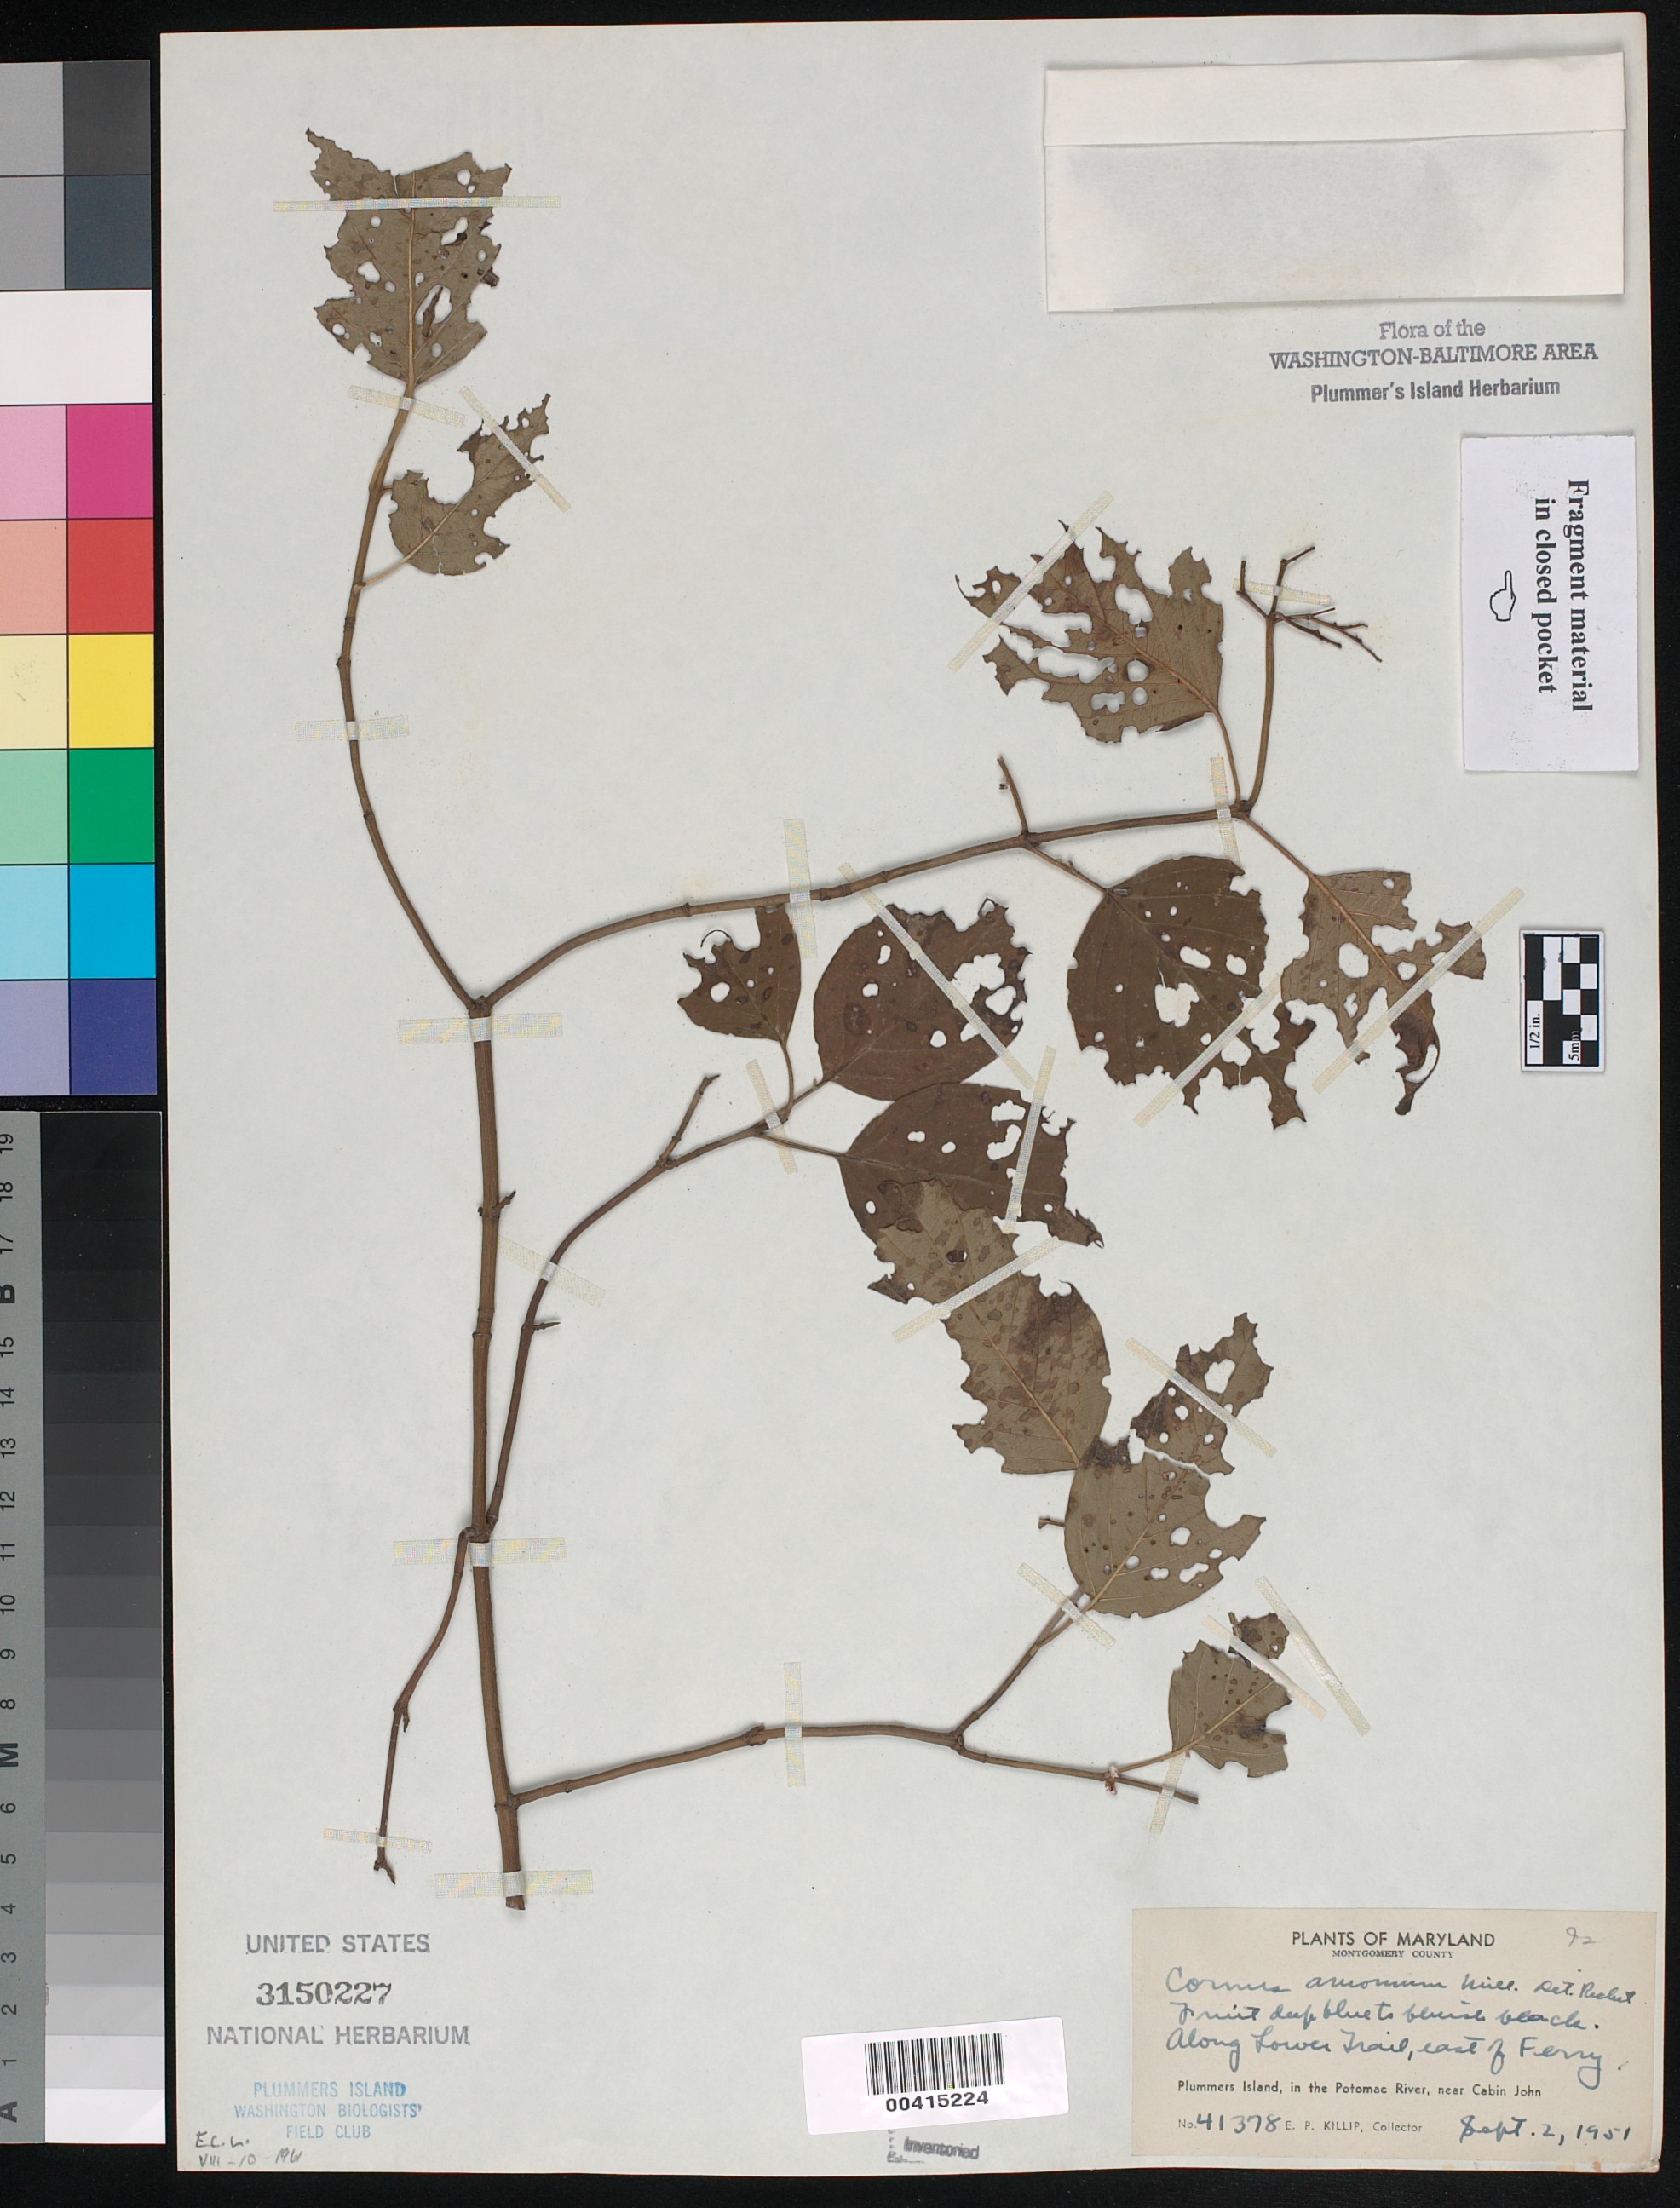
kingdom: Plantae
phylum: Tracheophyta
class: Magnoliopsida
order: Cornales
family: Cornaceae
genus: Cornus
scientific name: Cornus amomum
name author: Mill.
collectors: E. P. Killip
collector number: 41378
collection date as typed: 02 Sep 1951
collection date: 1951-09-02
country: United States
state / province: Maryland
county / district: Montgomery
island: Plummers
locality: Plummer's Island C. & O. Canal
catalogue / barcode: US 3150227